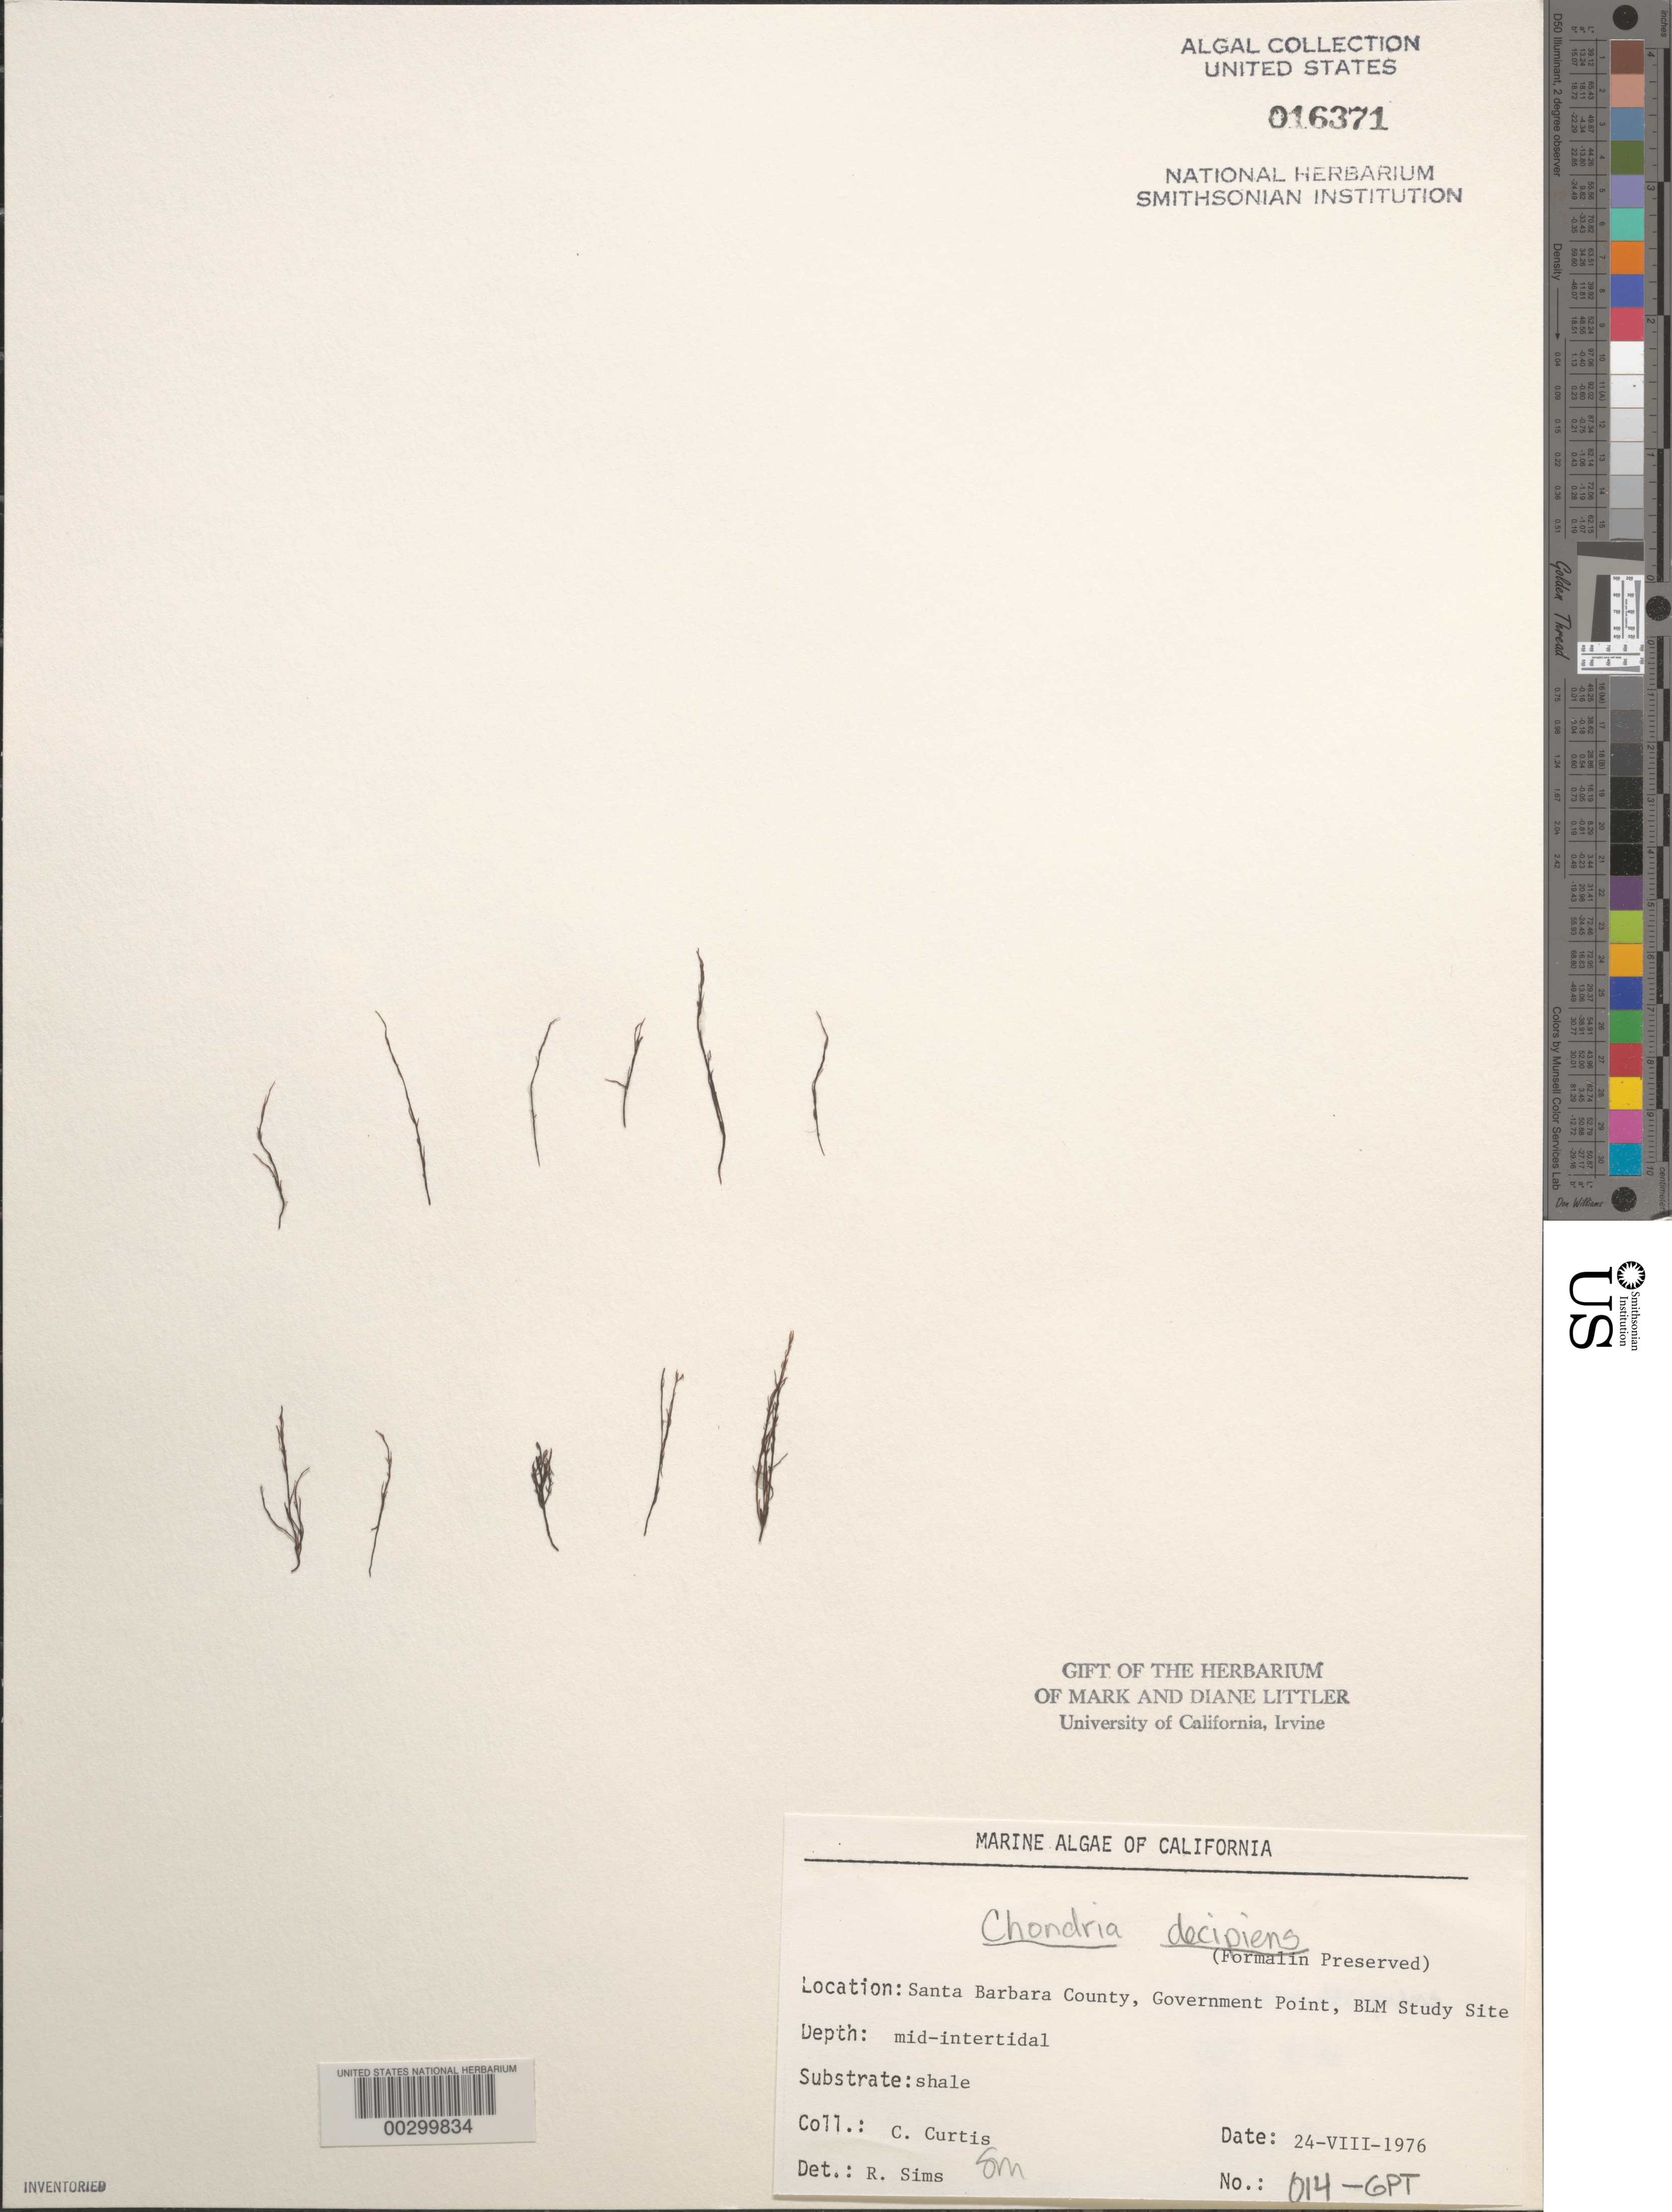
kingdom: Plantae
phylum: Rhodophyta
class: Florideophyceae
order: Ceramiales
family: Rhodomelaceae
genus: Chondria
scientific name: Chondria decipiens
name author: Kylin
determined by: Sims, Robert H.; Murray, S. N.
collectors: C. Curtis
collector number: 014-gpt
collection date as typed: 24 Aug 1976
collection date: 1976-08-24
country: United States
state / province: California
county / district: Santa Barbara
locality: Government Point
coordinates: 34 26'31"N, 120 24'06"W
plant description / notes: BLM-SOCALBIGHT Rocky Intertidal Survey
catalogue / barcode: US 16371